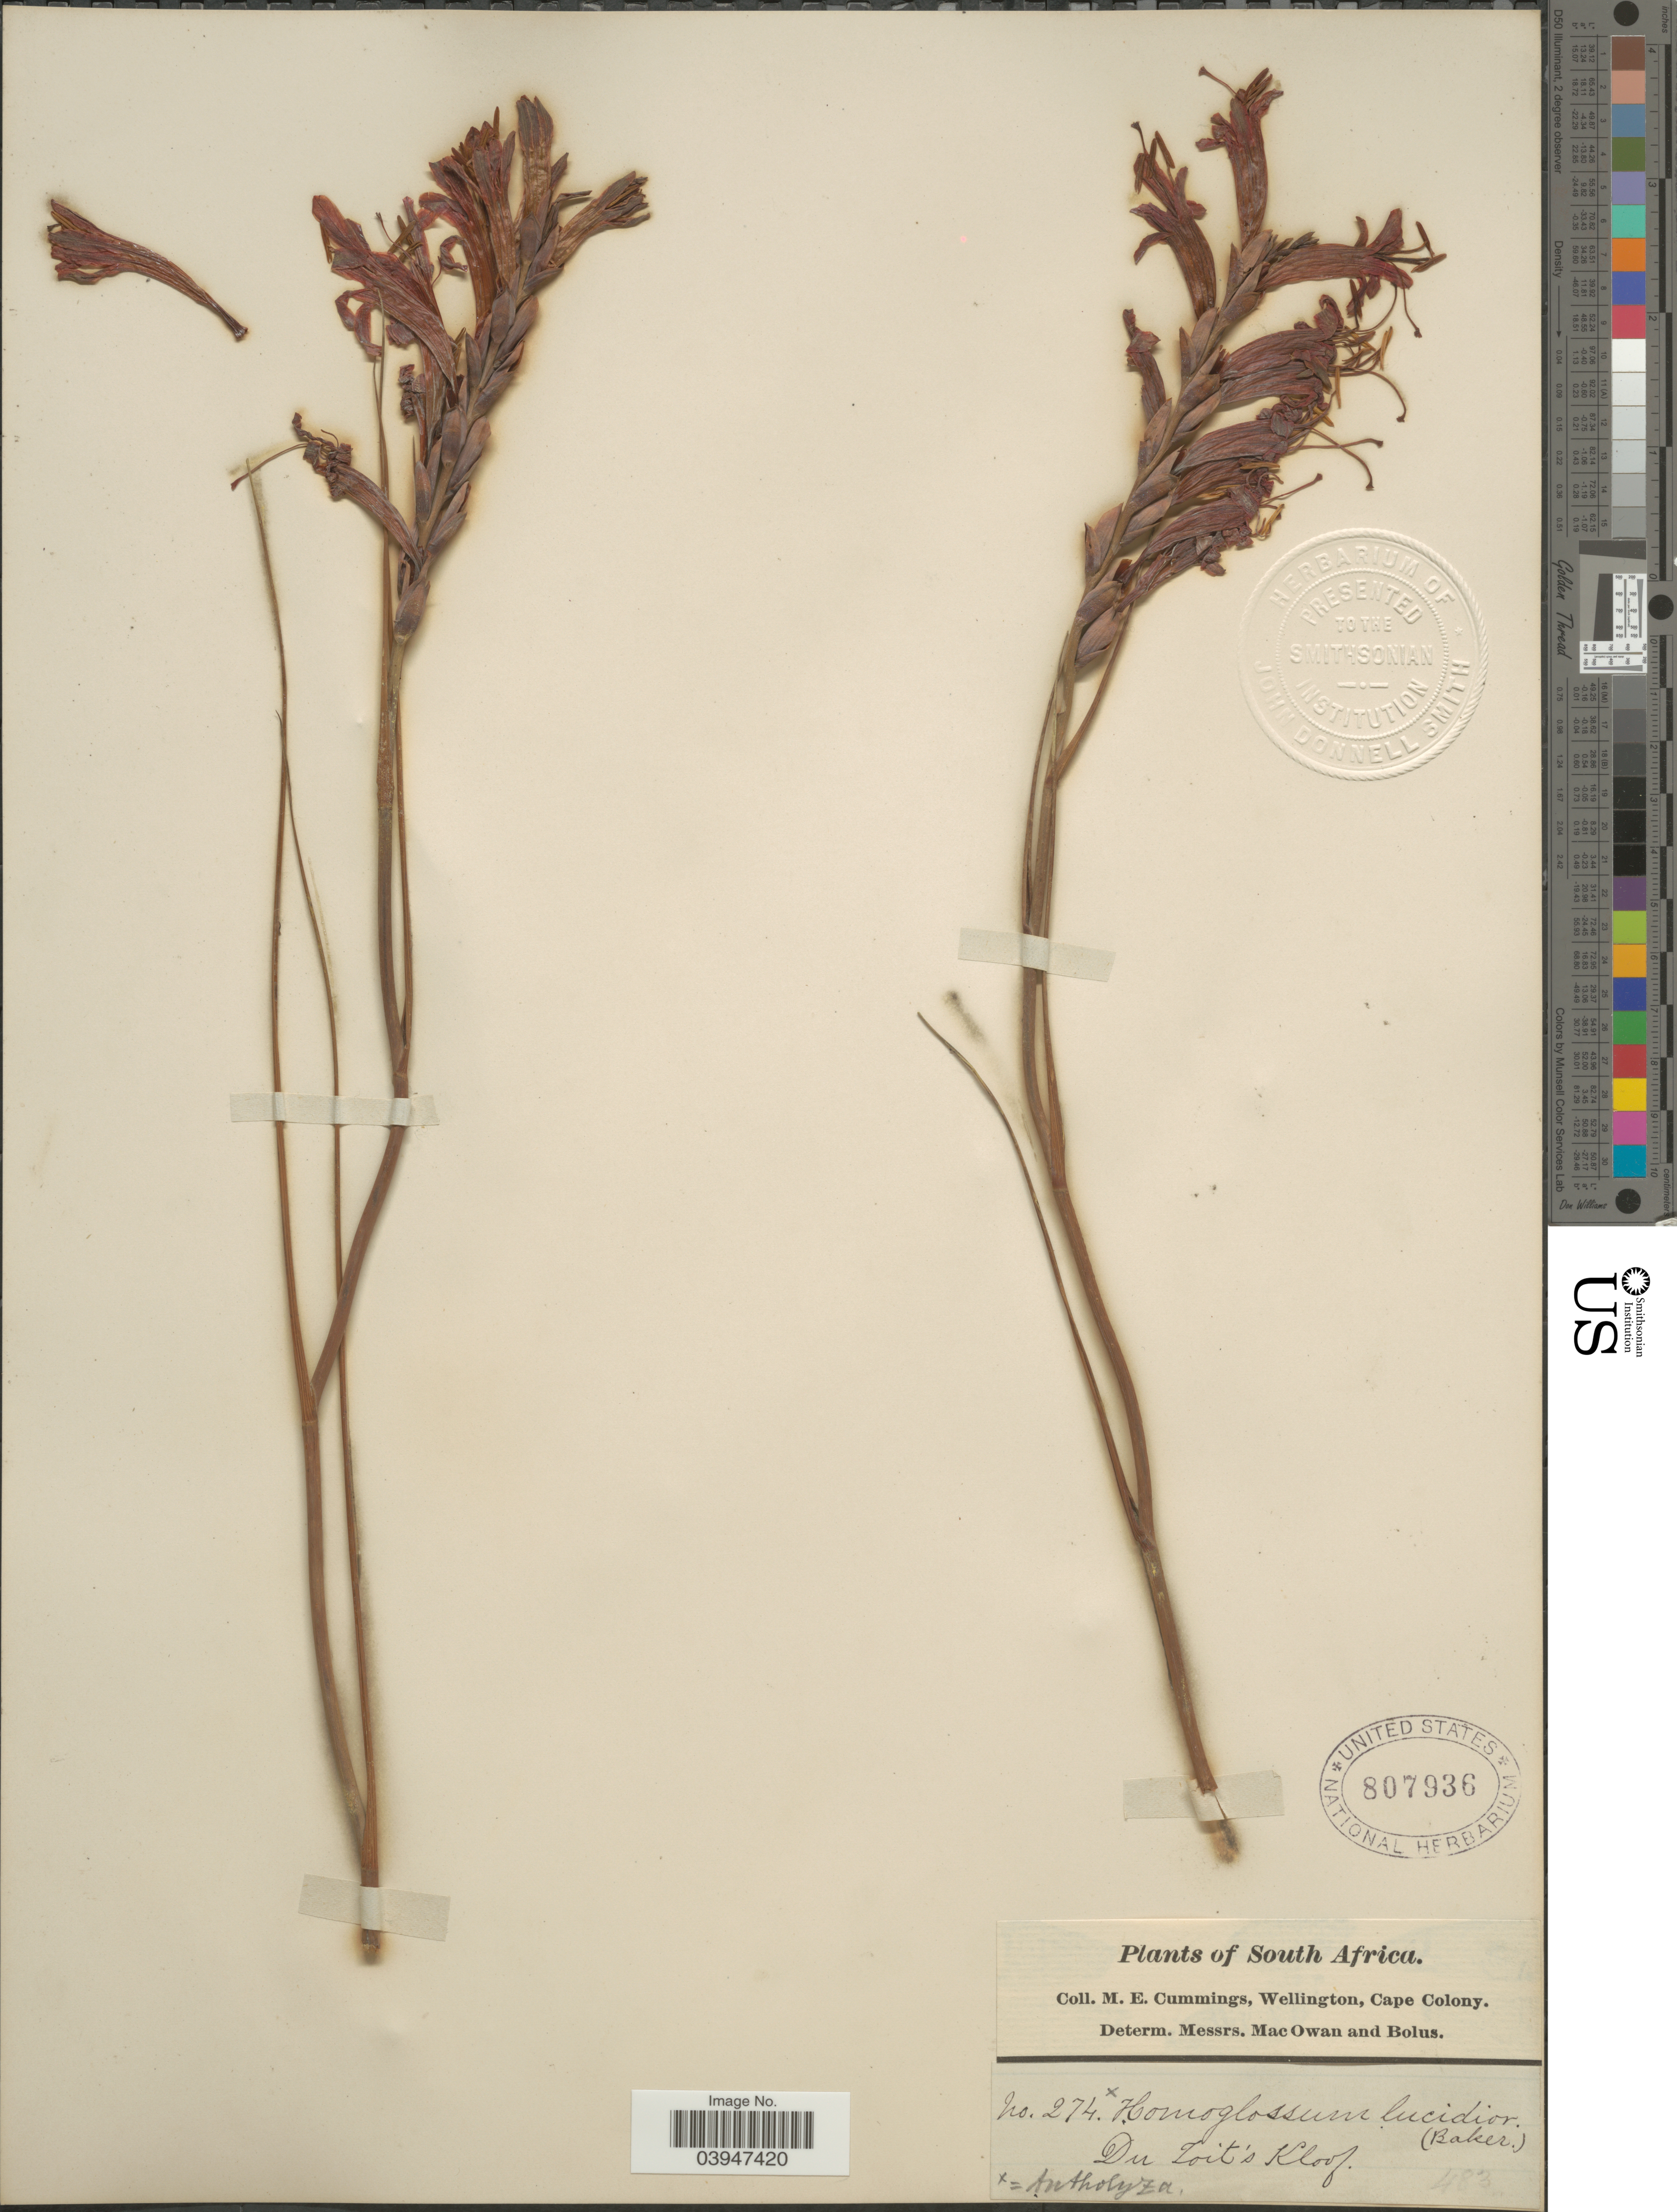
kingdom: Plantae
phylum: Tracheophyta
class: Liliopsida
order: Asparagales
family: Iridaceae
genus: Tritoniopsis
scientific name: Tritoniopsis burchellii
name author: (N.E. Br.) Goldblatt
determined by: Strong, Mark T., (BOT), Smithsonian Institution - National Museum of Natural History (UNITED STATES)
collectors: M. E. Cummings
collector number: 274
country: South Africa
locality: Du Toit's Kloof.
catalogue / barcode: US 807936